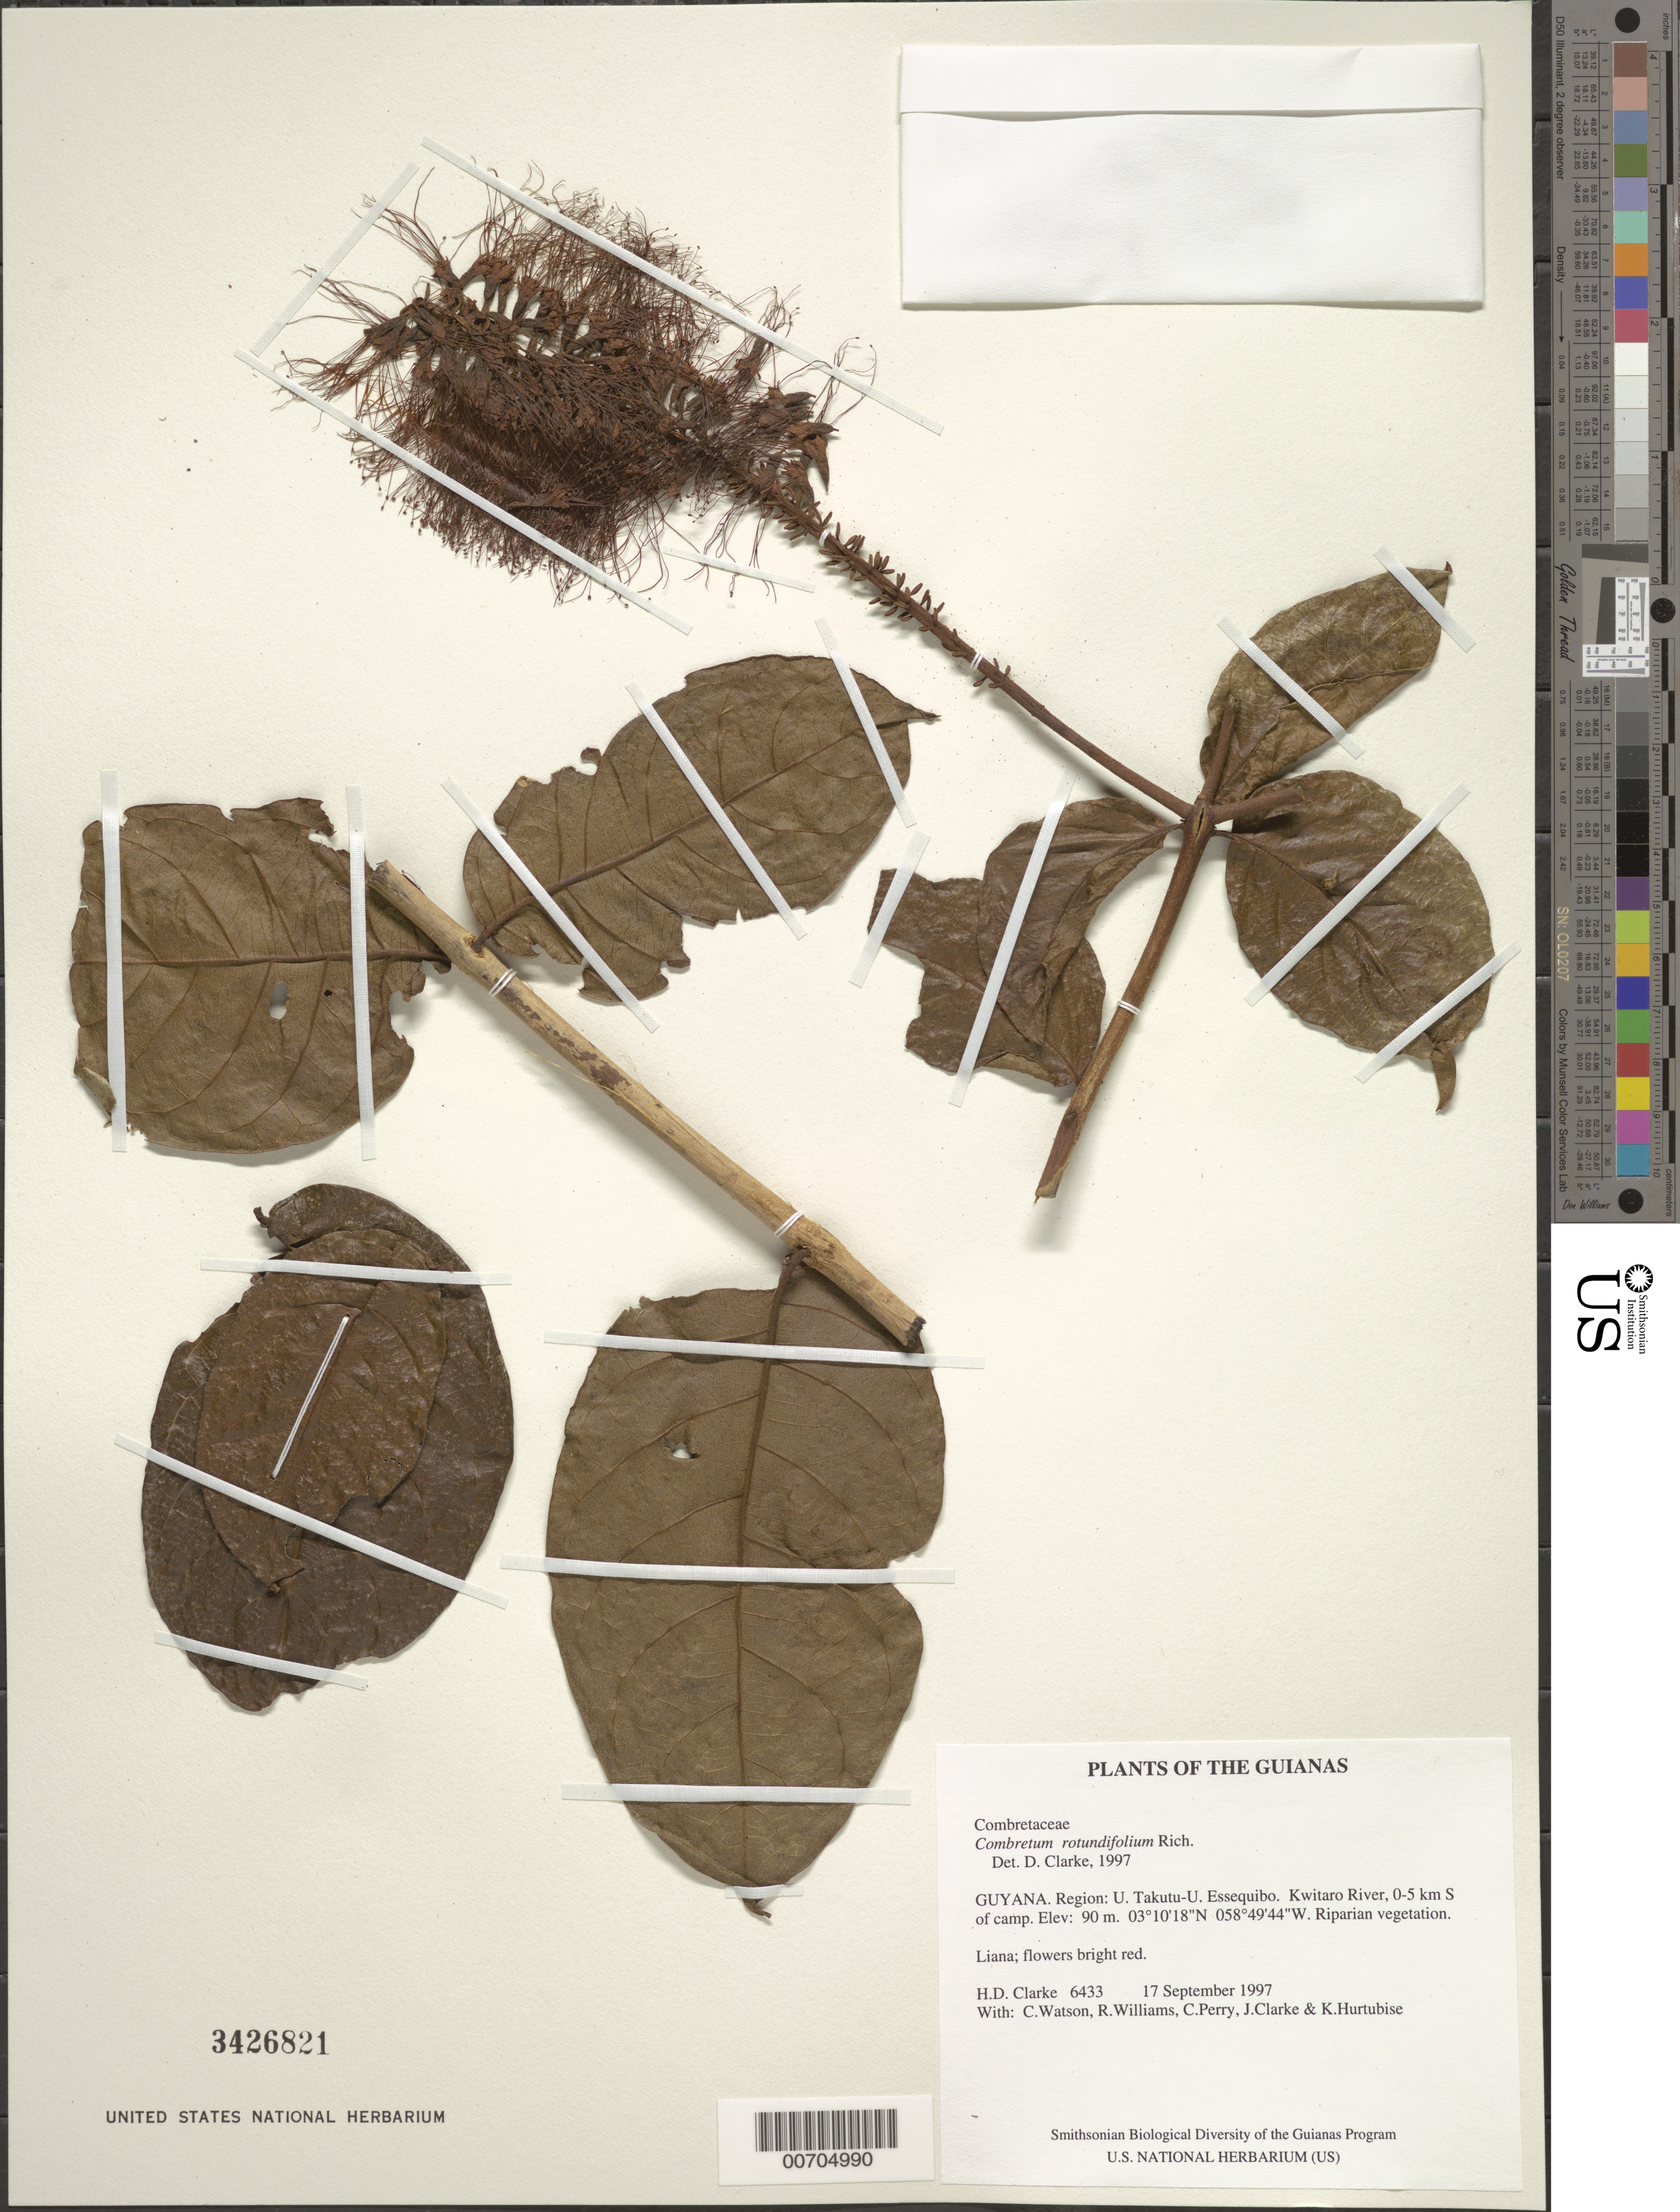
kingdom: Plantae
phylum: Tracheophyta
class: Magnoliopsida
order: Myrtales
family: Combretaceae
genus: Combretum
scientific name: Combretum rotundifolium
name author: Rich.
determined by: Clarke, H. D., University of North Carolina (Asheville)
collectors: H. D. Clarke, C. Watson, R. Williams, C. Perry, J. Clarke & K. Hurtubise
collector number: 6433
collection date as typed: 17 September 1997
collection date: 1997-09-17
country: Guyana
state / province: U. Takutu-U. Essequibo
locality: Kwitaro River, 0-5 km S of camp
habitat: Riparian vegetation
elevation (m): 90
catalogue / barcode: US 3426821